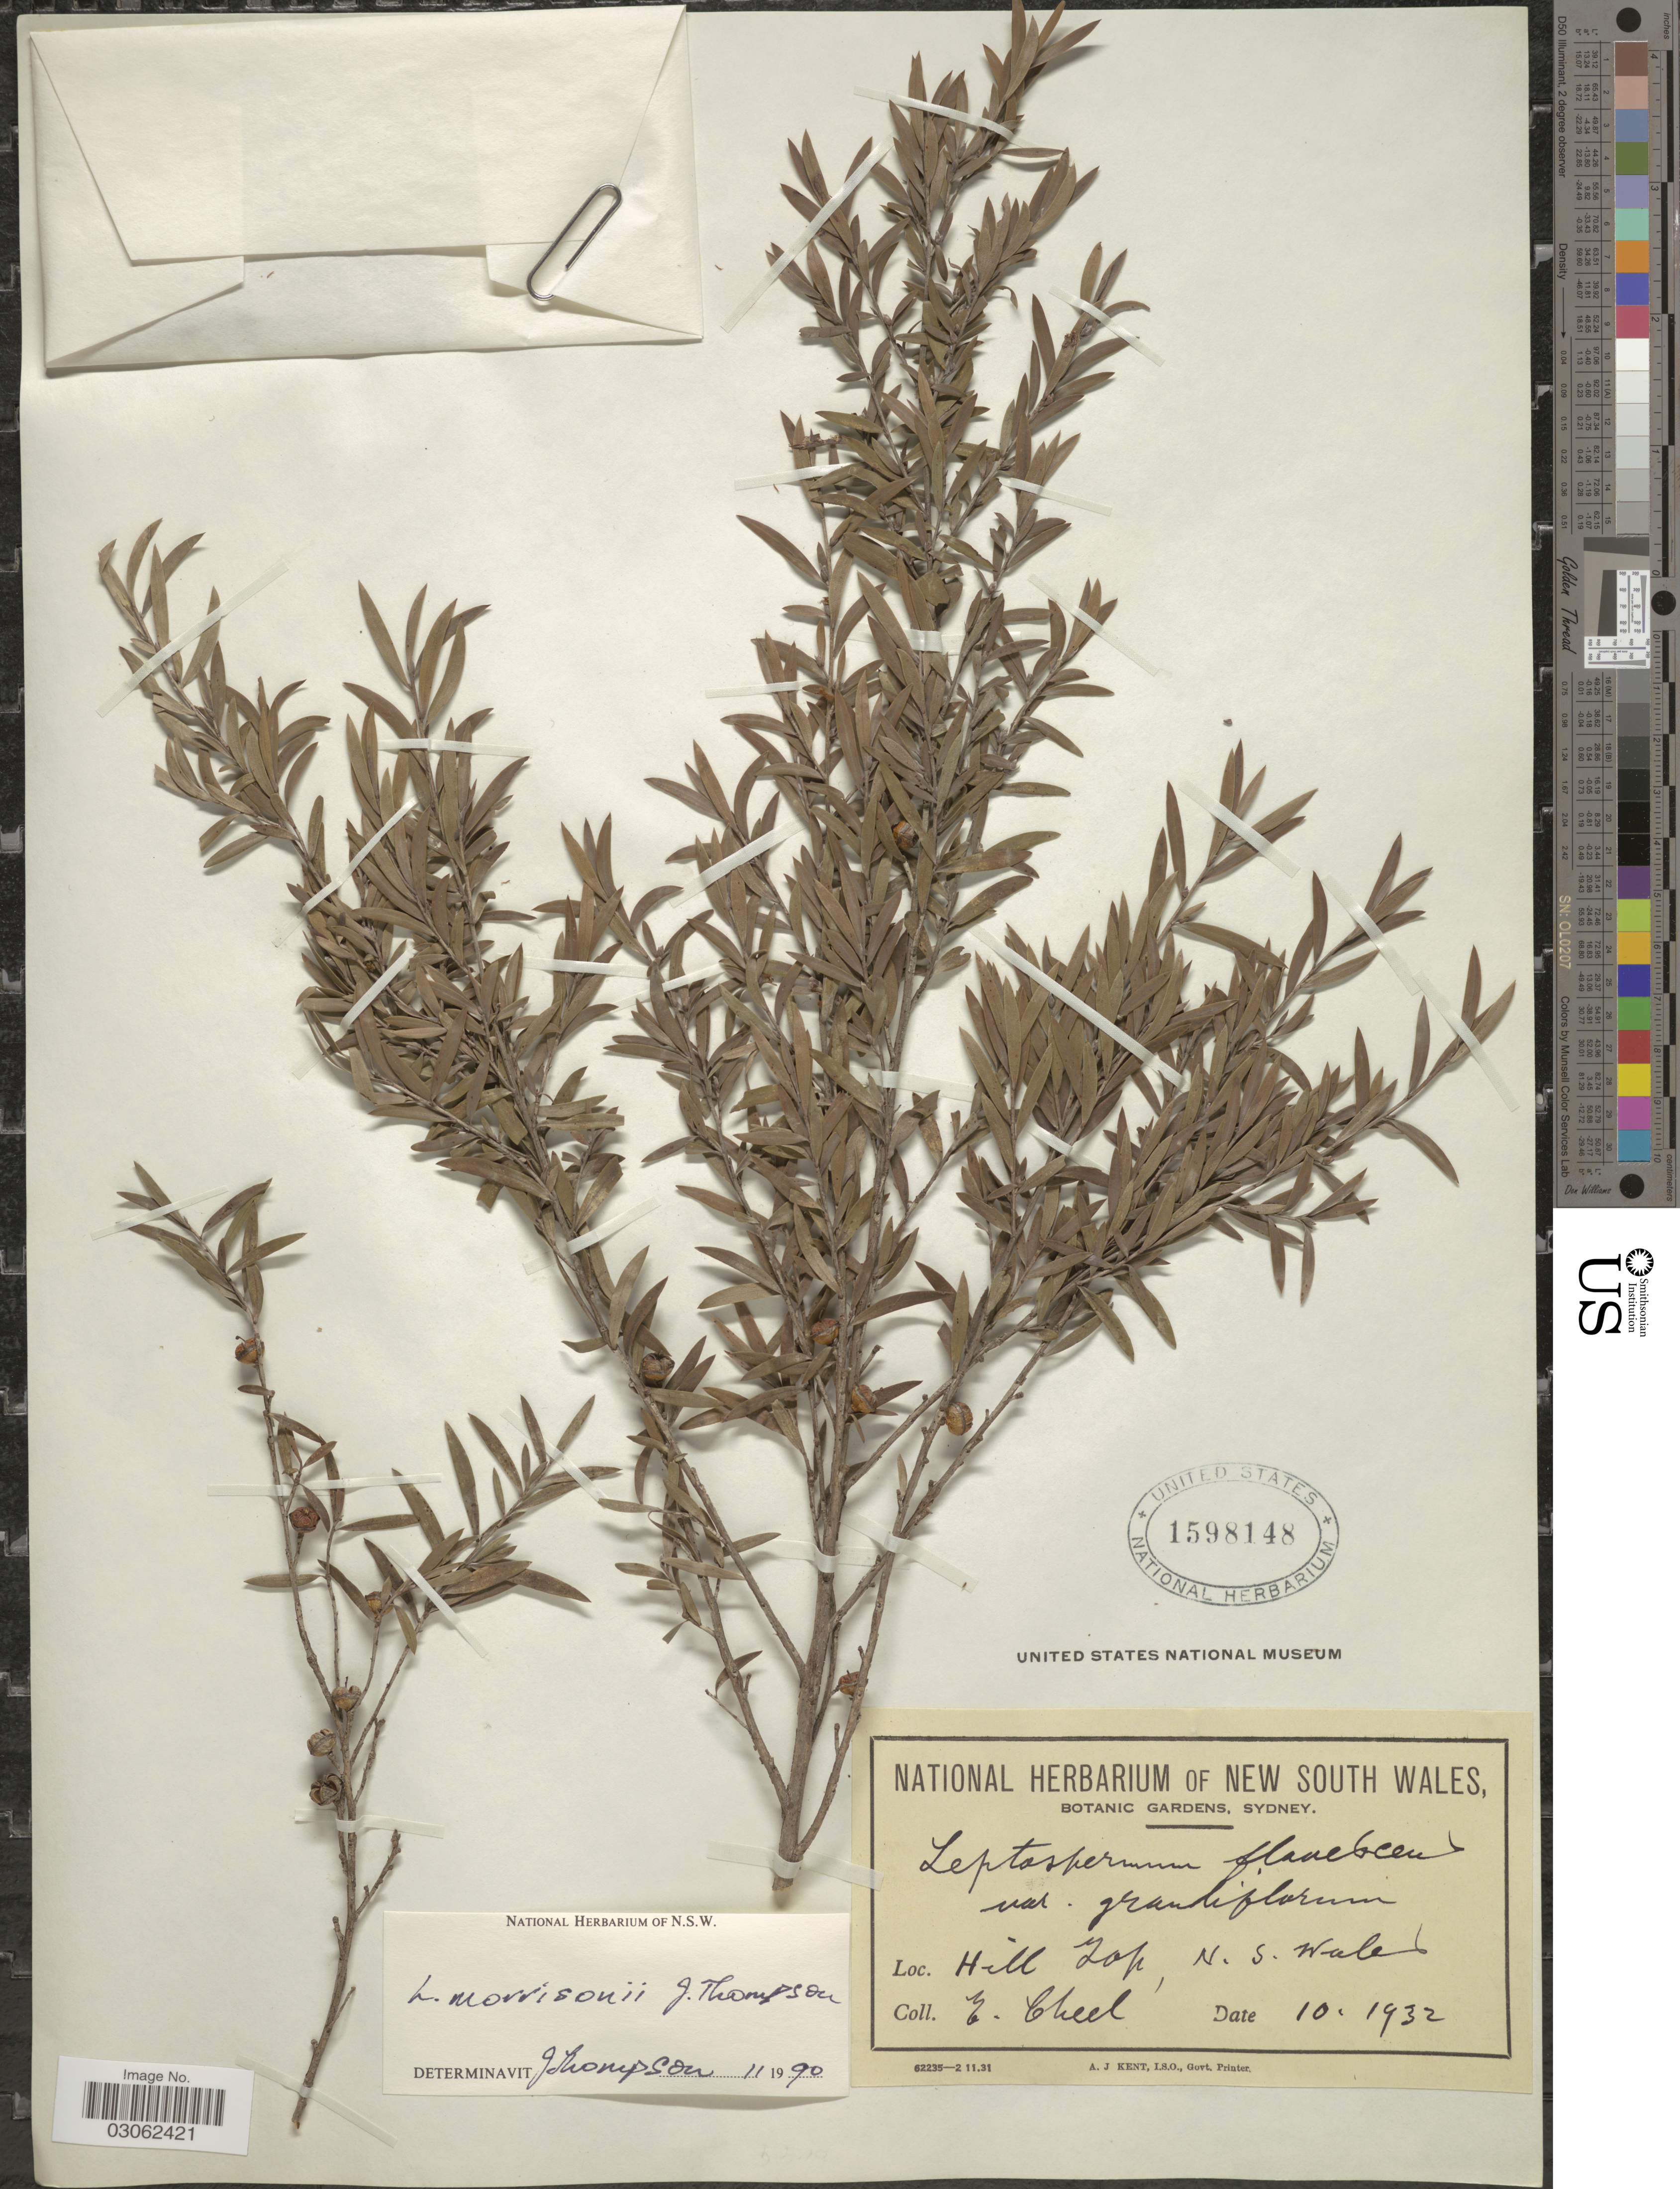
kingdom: Plantae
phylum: Tracheophyta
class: Magnoliopsida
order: Myrtales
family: Myrtaceae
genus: Leptospermum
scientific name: Leptospermum morrisonii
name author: Joy Thomps.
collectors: E. Cheel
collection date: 1932-10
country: Australia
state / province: New South Wales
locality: Hill Top, N. S. Wales.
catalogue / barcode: US 1598148